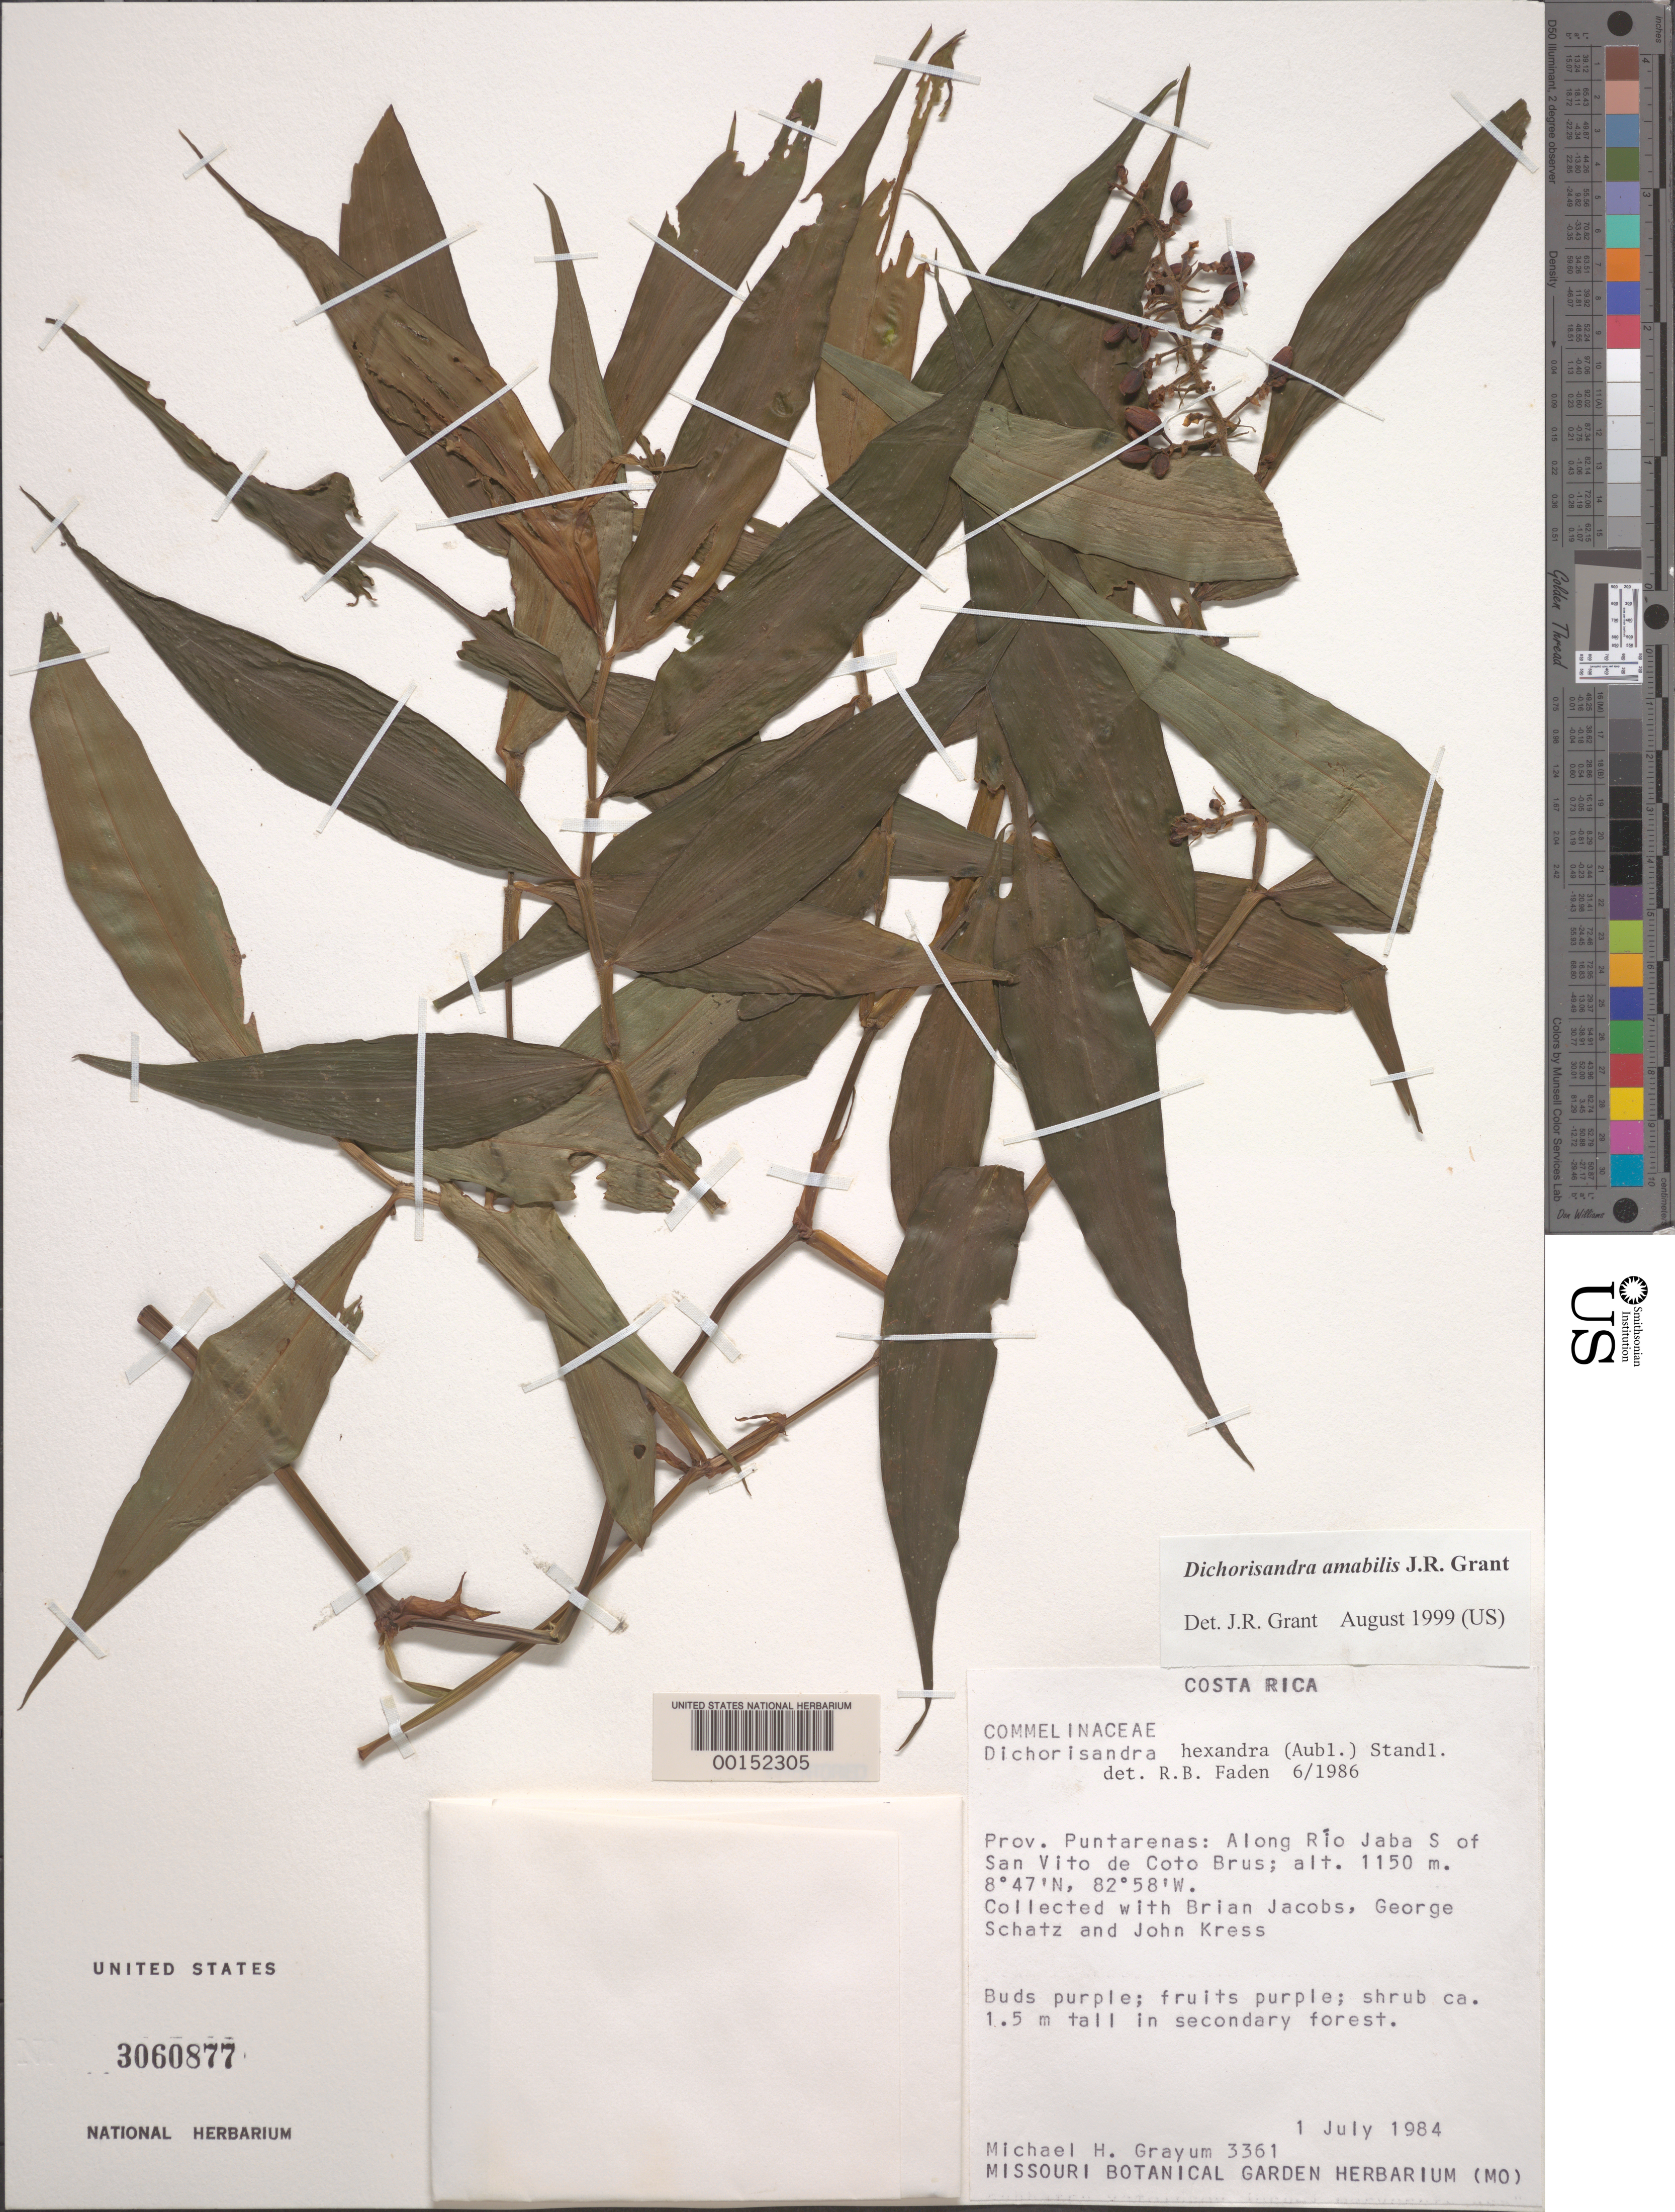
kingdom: Plantae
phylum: Tracheophyta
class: Liliopsida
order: Commelinales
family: Commelinaceae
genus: Dichorisandra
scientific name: Dichorisandra hexandra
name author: (Aubl.) Standl.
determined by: Faden, Robert B., (US), Smithsonian Institution - National Museum of Natural History (UNITED STATES)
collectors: M. H. Grayum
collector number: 3361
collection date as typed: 01 Jul 1984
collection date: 1984-07-01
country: Costa Rica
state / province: Puntarenas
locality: Rio jaba, s of san vito de coto brus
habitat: Riverbank, secondary forest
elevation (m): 1150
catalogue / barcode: US 3060877